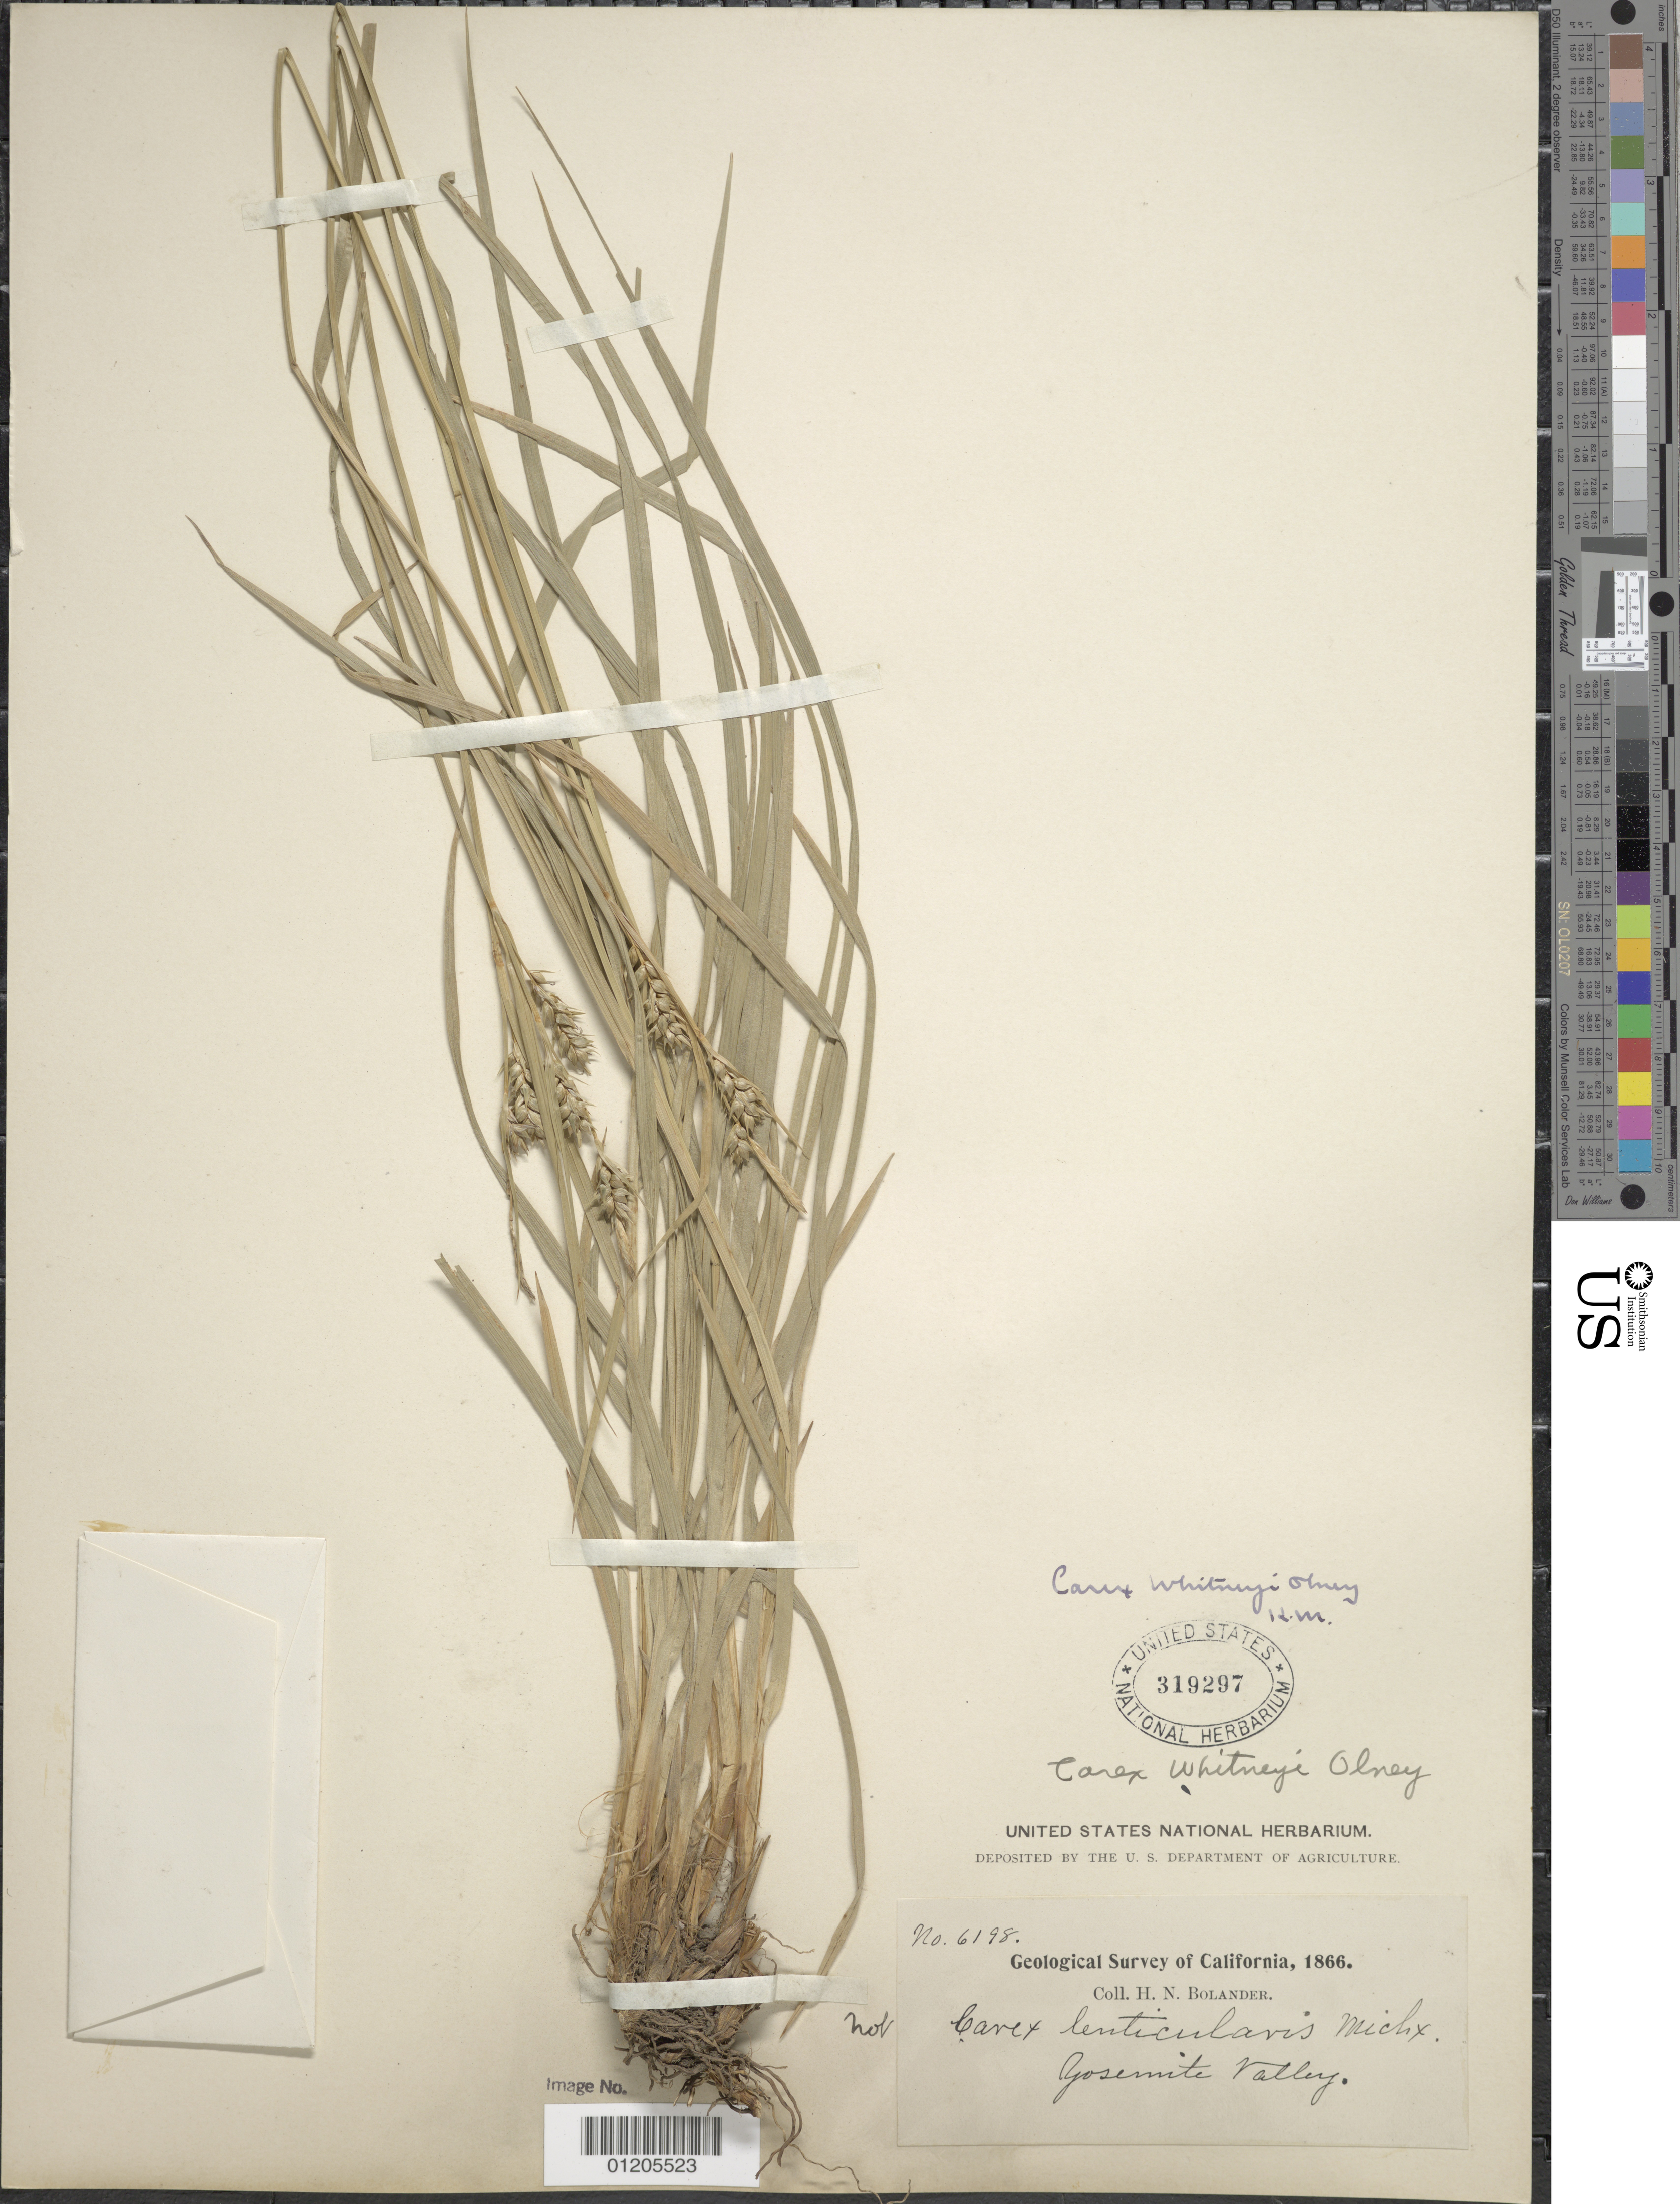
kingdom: Plantae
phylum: Tracheophyta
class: Liliopsida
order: Poales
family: Cyperaceae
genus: Carex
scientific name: Carex whitneyi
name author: Olney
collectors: H. Bolander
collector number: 6198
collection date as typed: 1866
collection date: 1866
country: United States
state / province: California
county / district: Mariposa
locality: Yosemite Valley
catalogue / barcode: US 319297